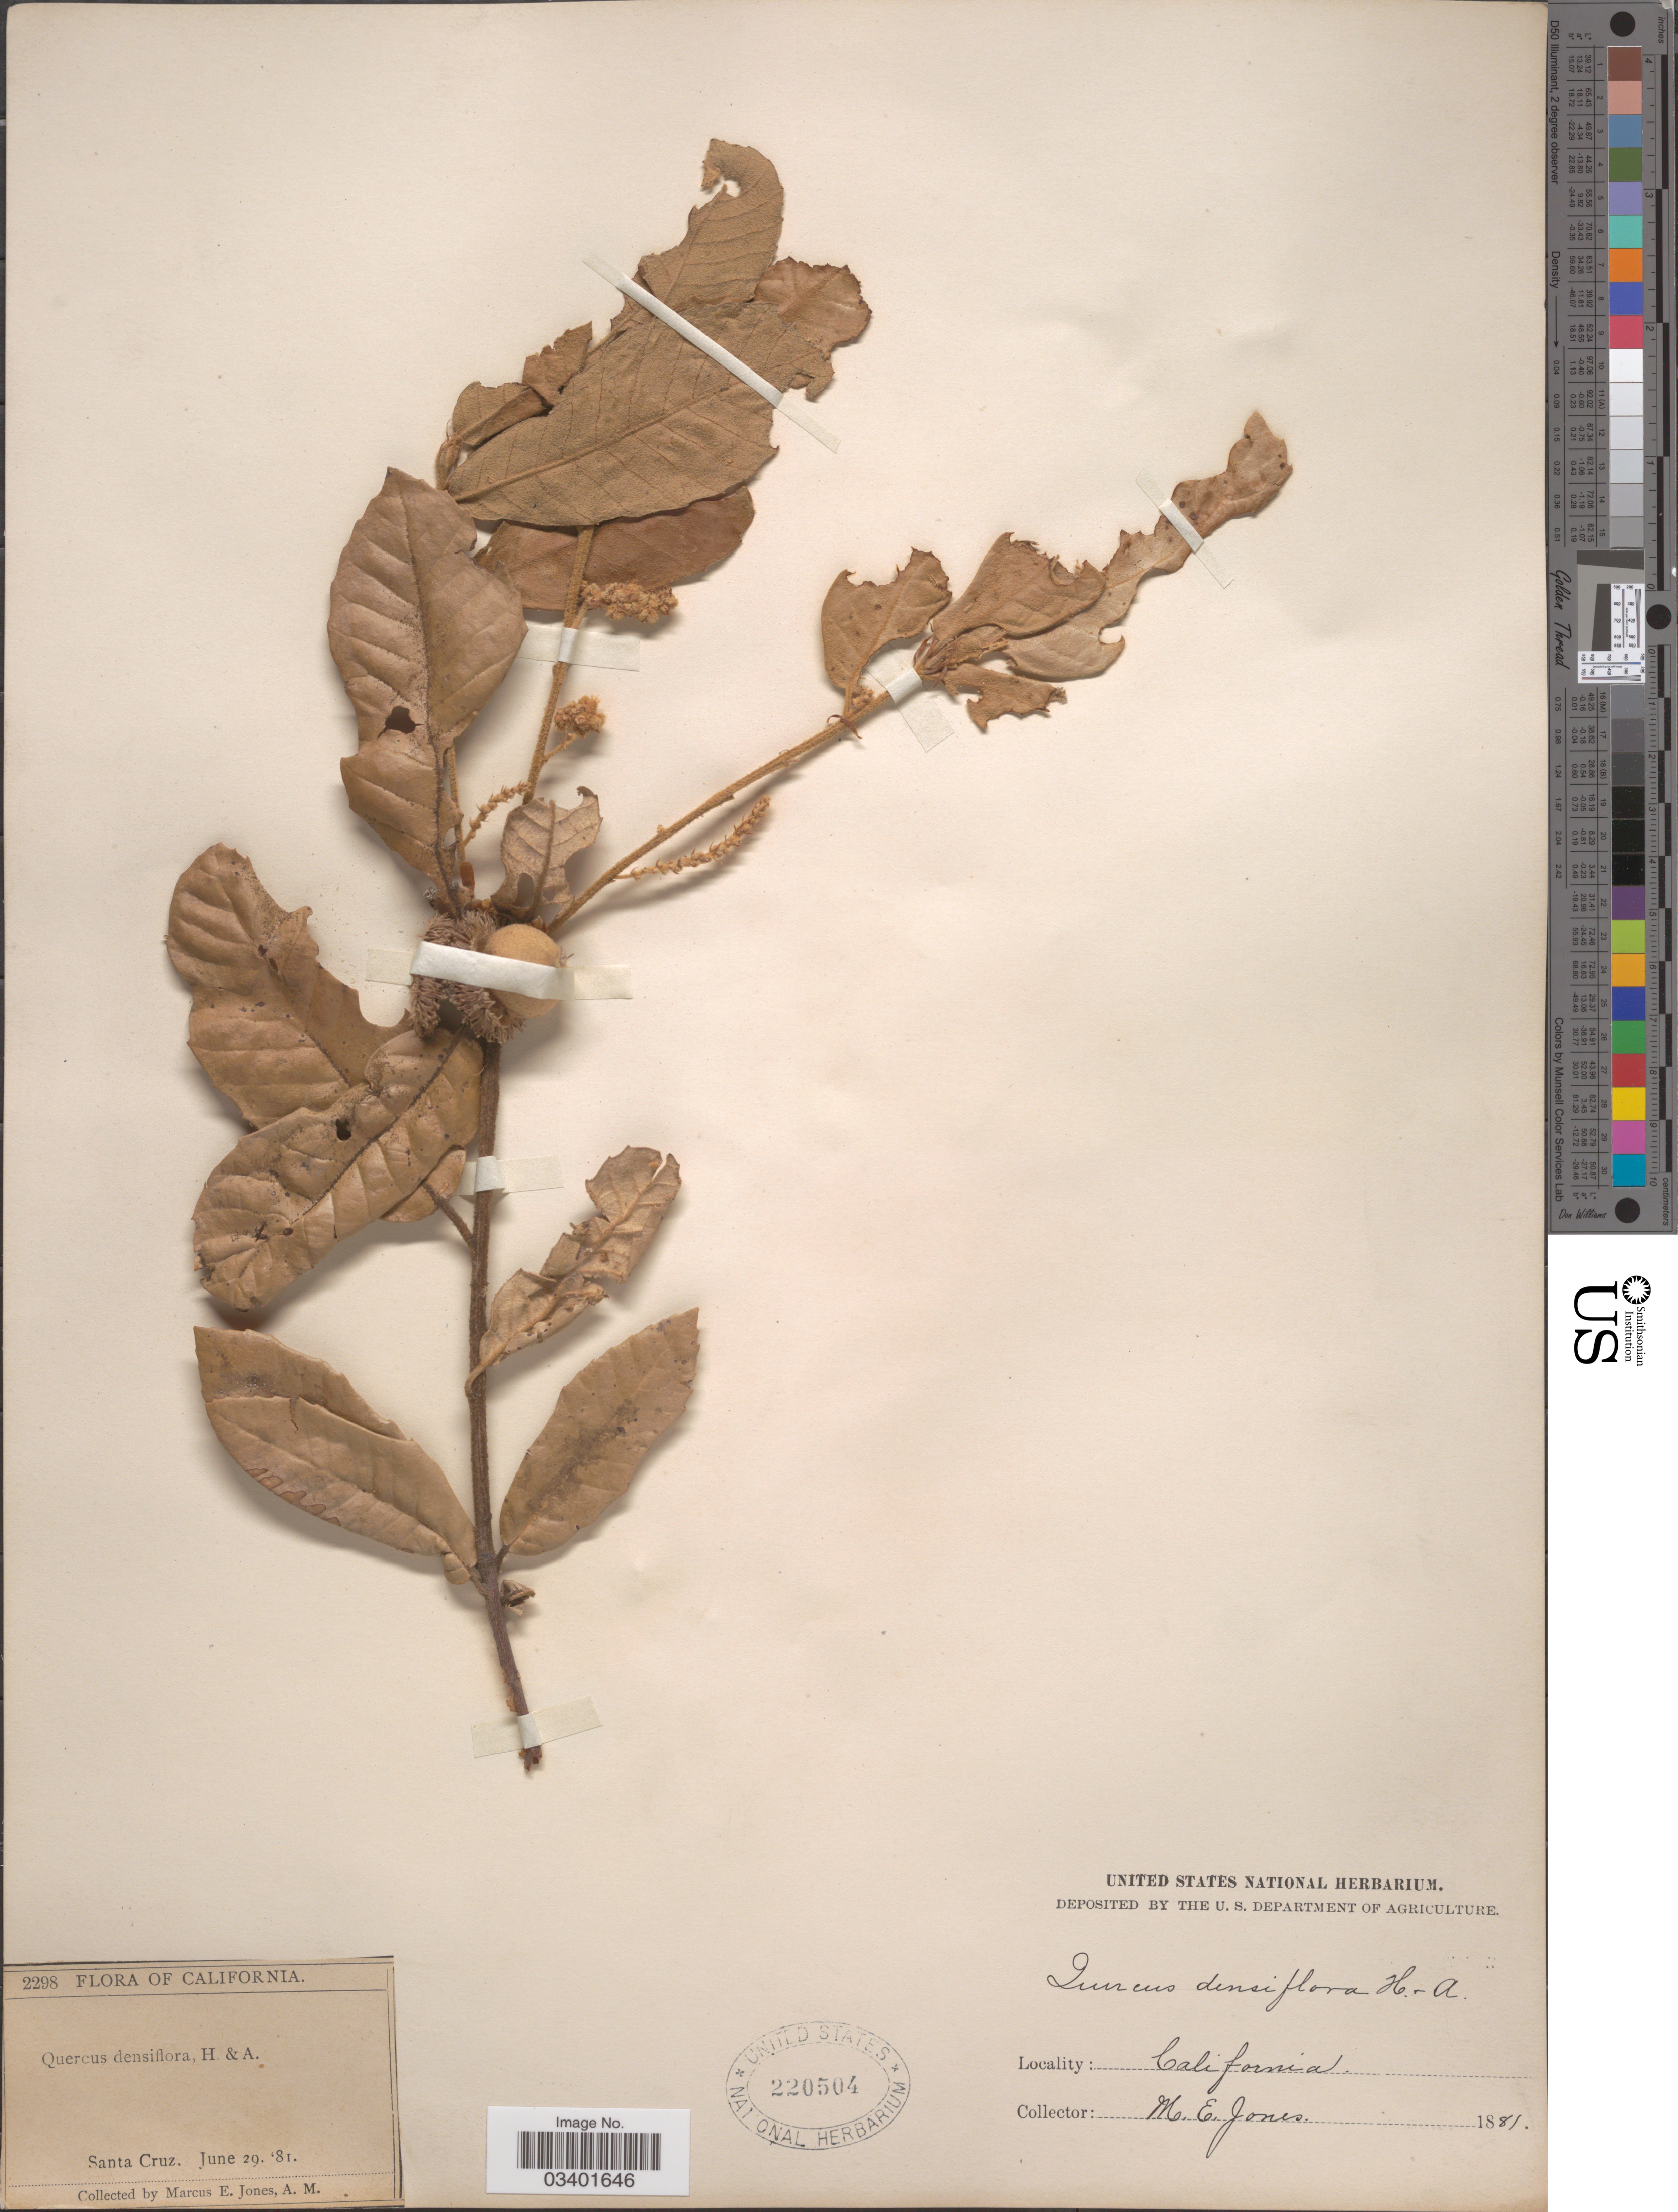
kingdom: Plantae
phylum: Tracheophyta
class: Magnoliopsida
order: Fagales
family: Fagaceae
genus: Notholithocarpus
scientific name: Notholithocarpus densiflorus var. densiflorus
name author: (Hook. & Arn.) P. S. Manos et al.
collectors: M. E. Jones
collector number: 2298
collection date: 1881-06-29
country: United States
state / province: California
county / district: Santa Cruz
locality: Santa Cruz.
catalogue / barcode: US 220504